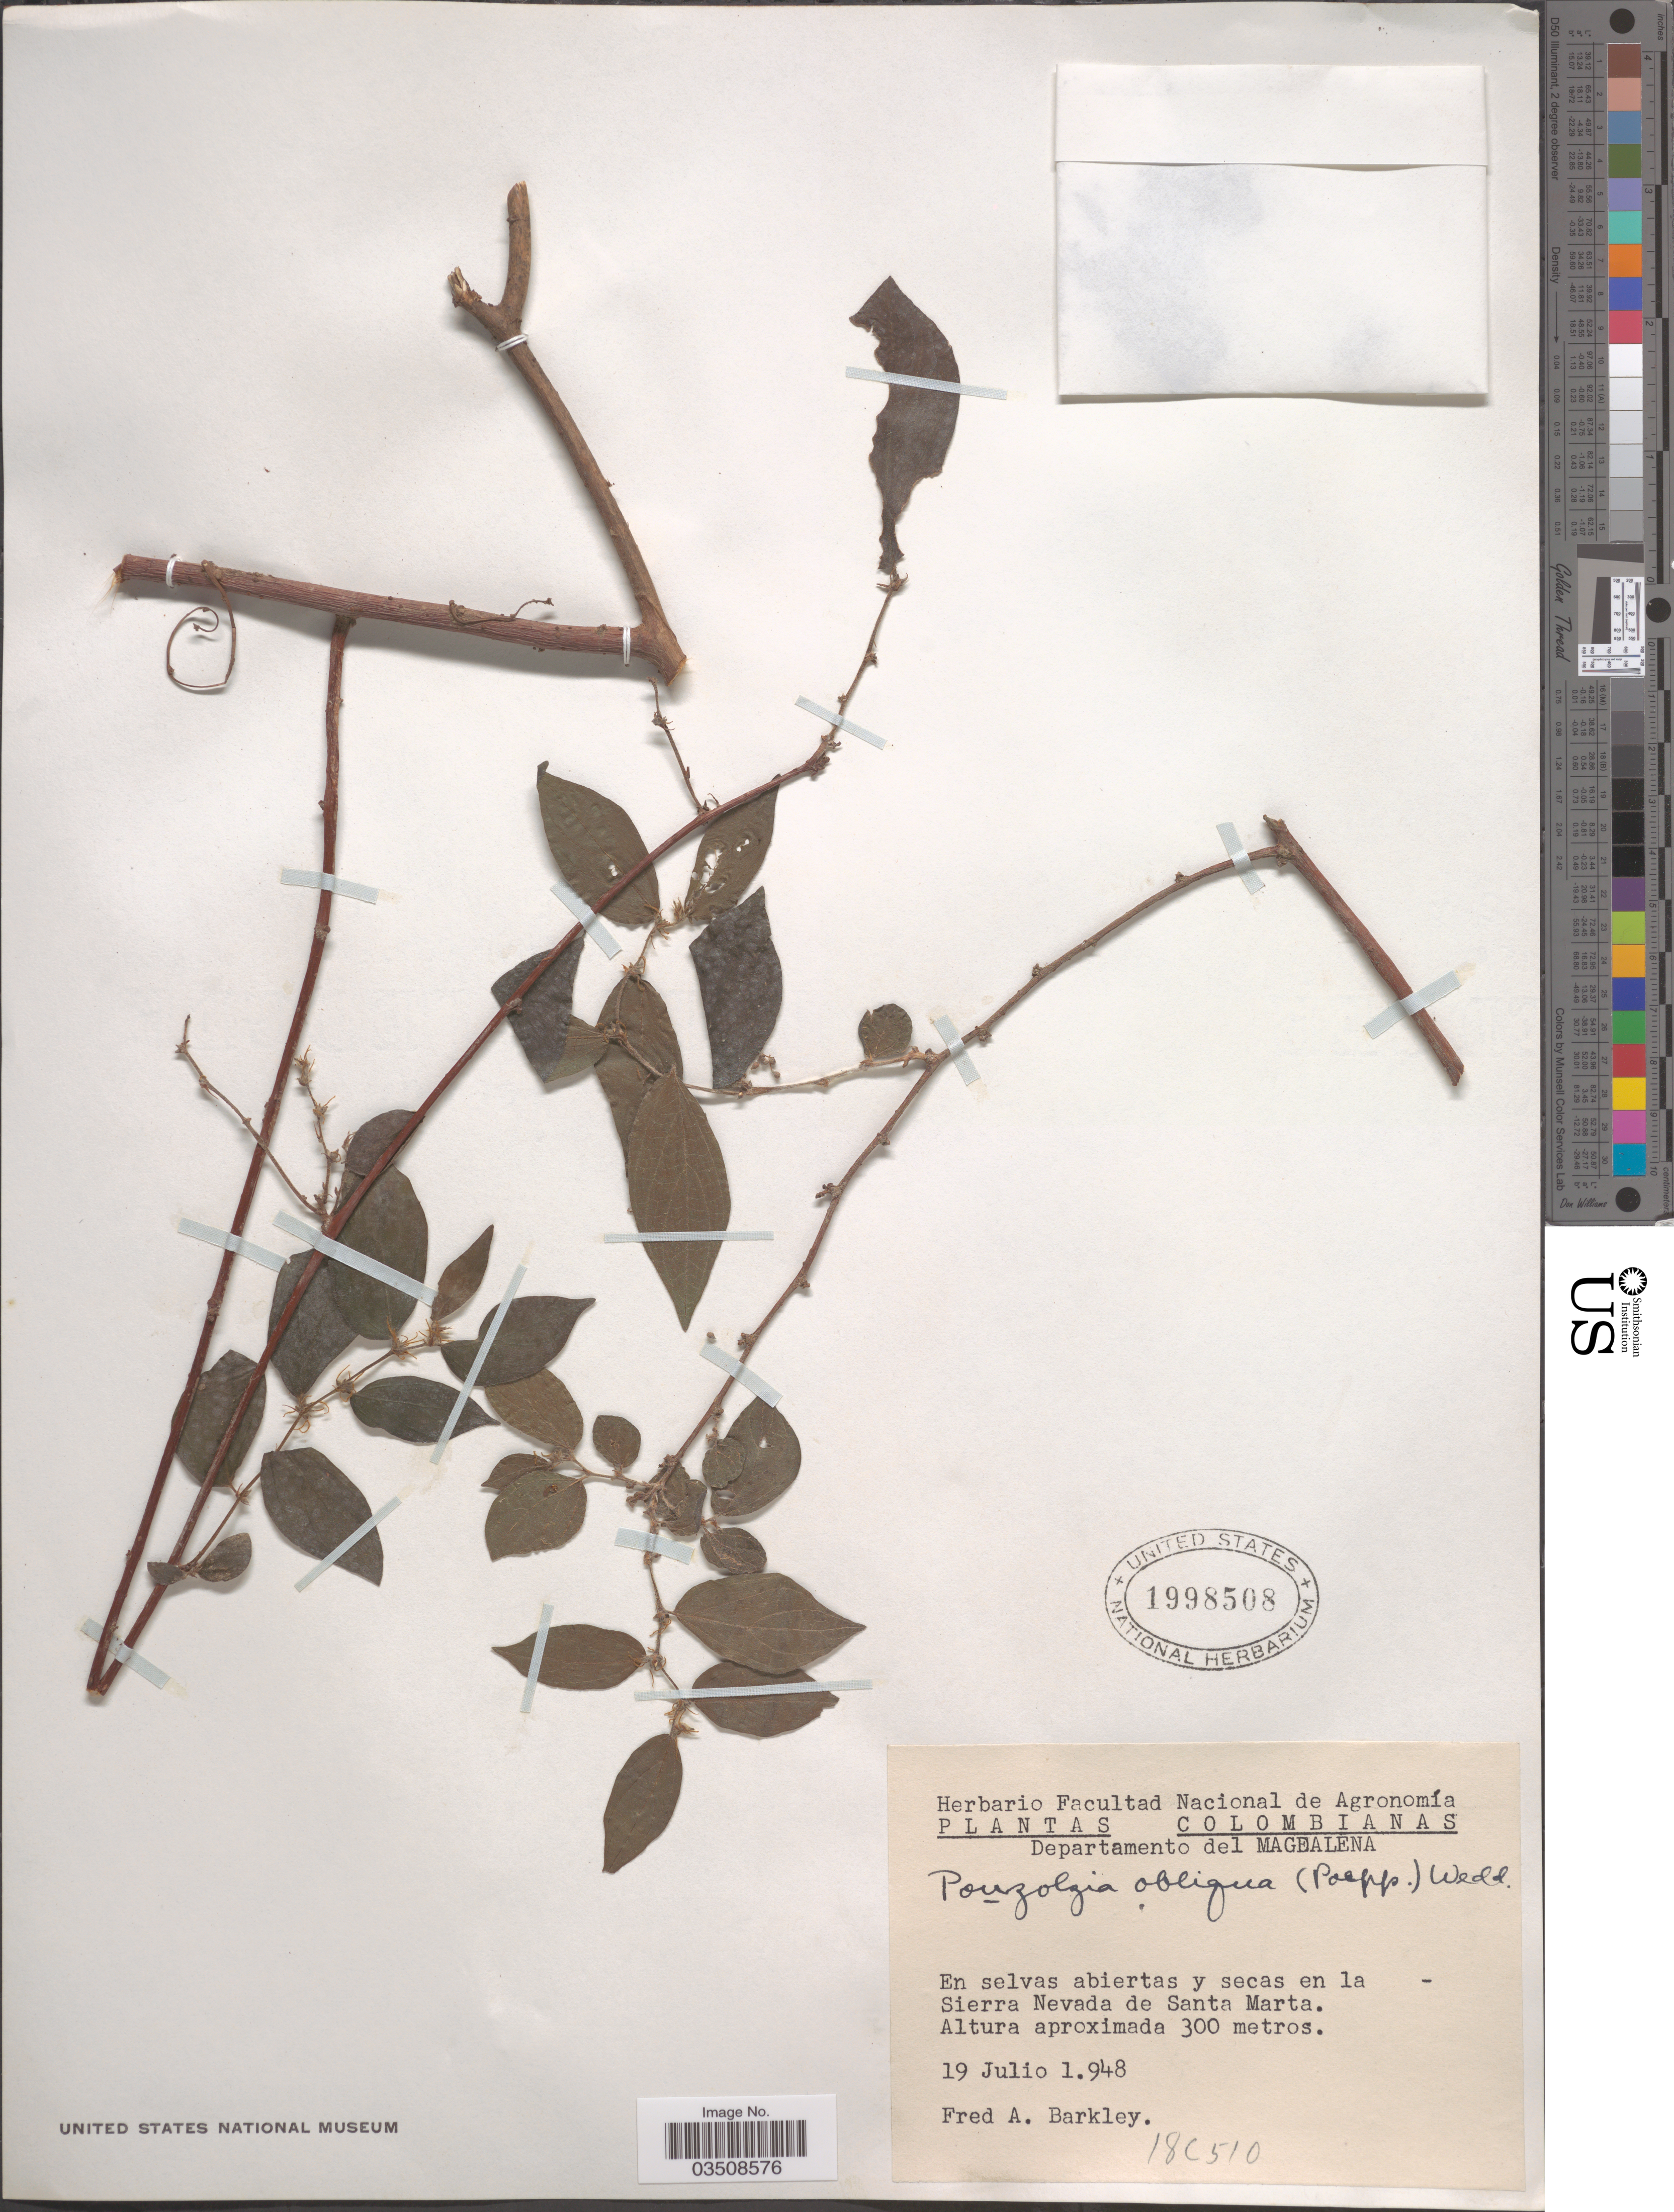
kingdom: Plantae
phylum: Tracheophyta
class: Magnoliopsida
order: Rosales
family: Urticaceae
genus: Pouzolzia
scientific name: Pouzolzia obliqua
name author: (Poepp.) Gaudich.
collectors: F. A. Barkley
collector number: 18C510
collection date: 1948-07-19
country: Colombia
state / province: Magdalena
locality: Departamento del Magdalena. En la Sierra Nevada de Santa Marta.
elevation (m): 300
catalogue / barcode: US 1998508